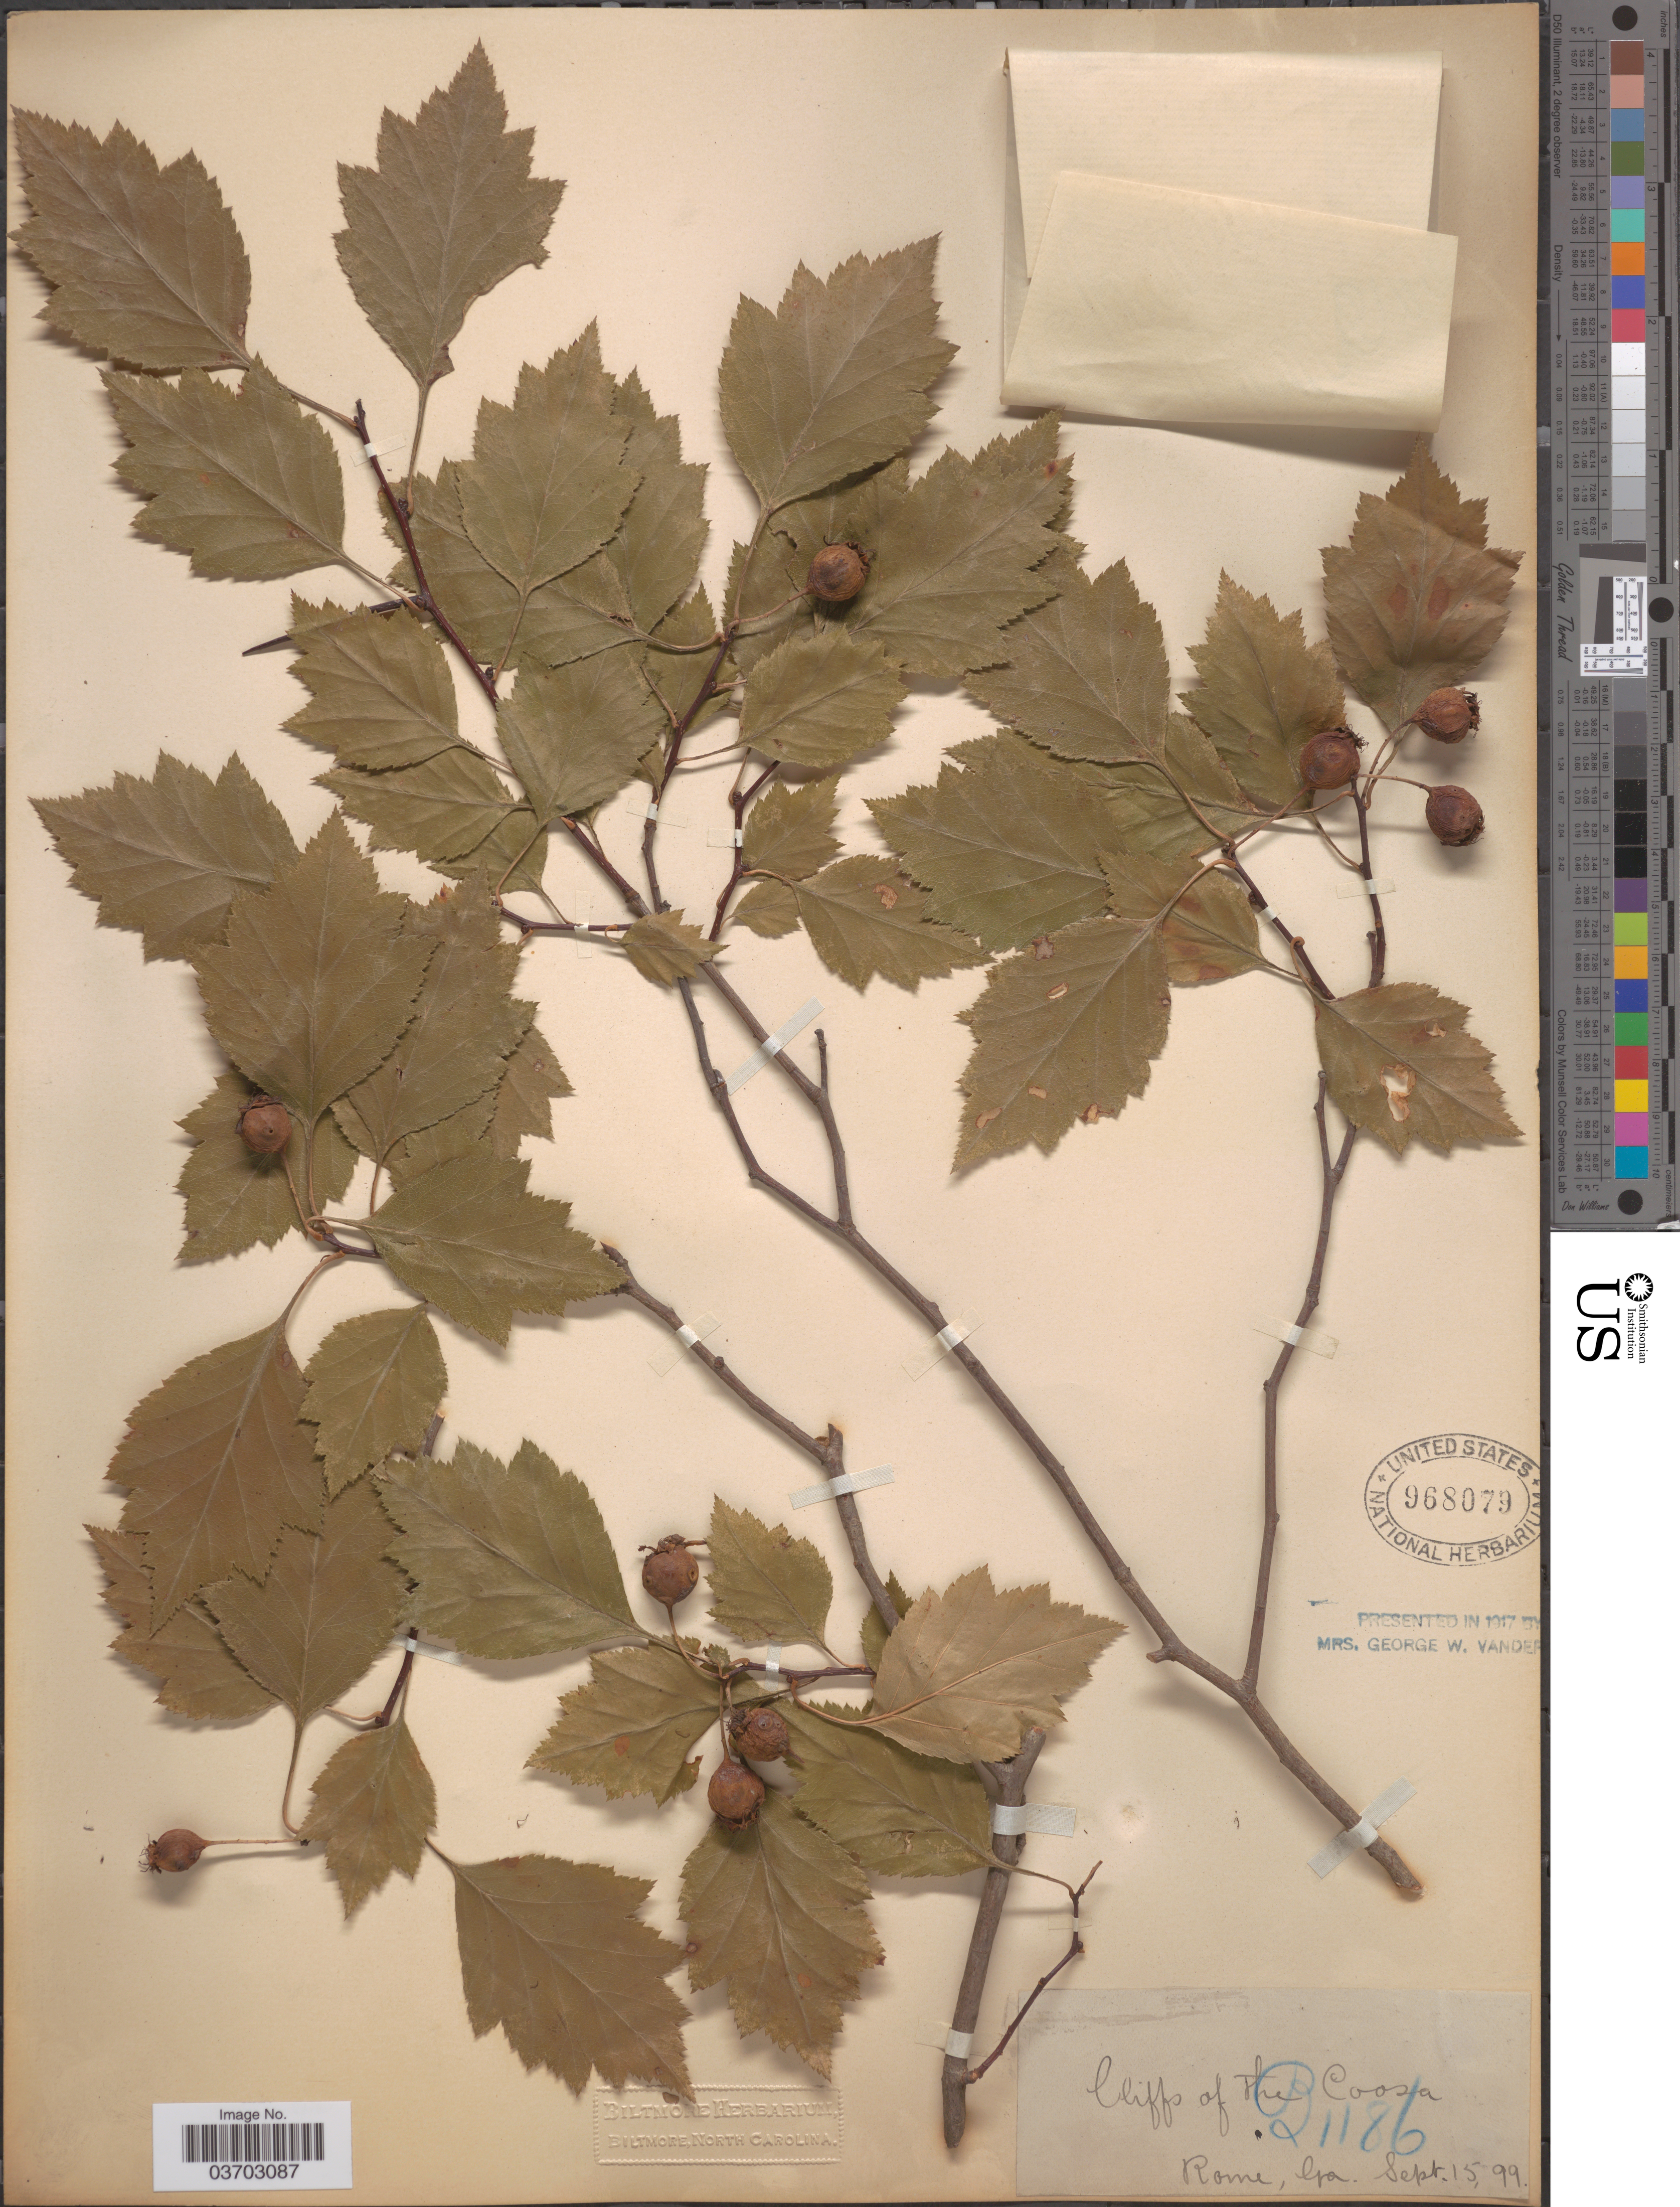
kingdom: Plantae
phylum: Tracheophyta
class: Magnoliopsida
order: Rosales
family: Rosaceae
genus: Crataegus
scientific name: Crataegus sp.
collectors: ex herb. Biltmore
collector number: B1186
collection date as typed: Transcribed d/m/y: 15/9/99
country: United States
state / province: Georgia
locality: Cliffs of the Coosa. Rome.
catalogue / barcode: US 968079